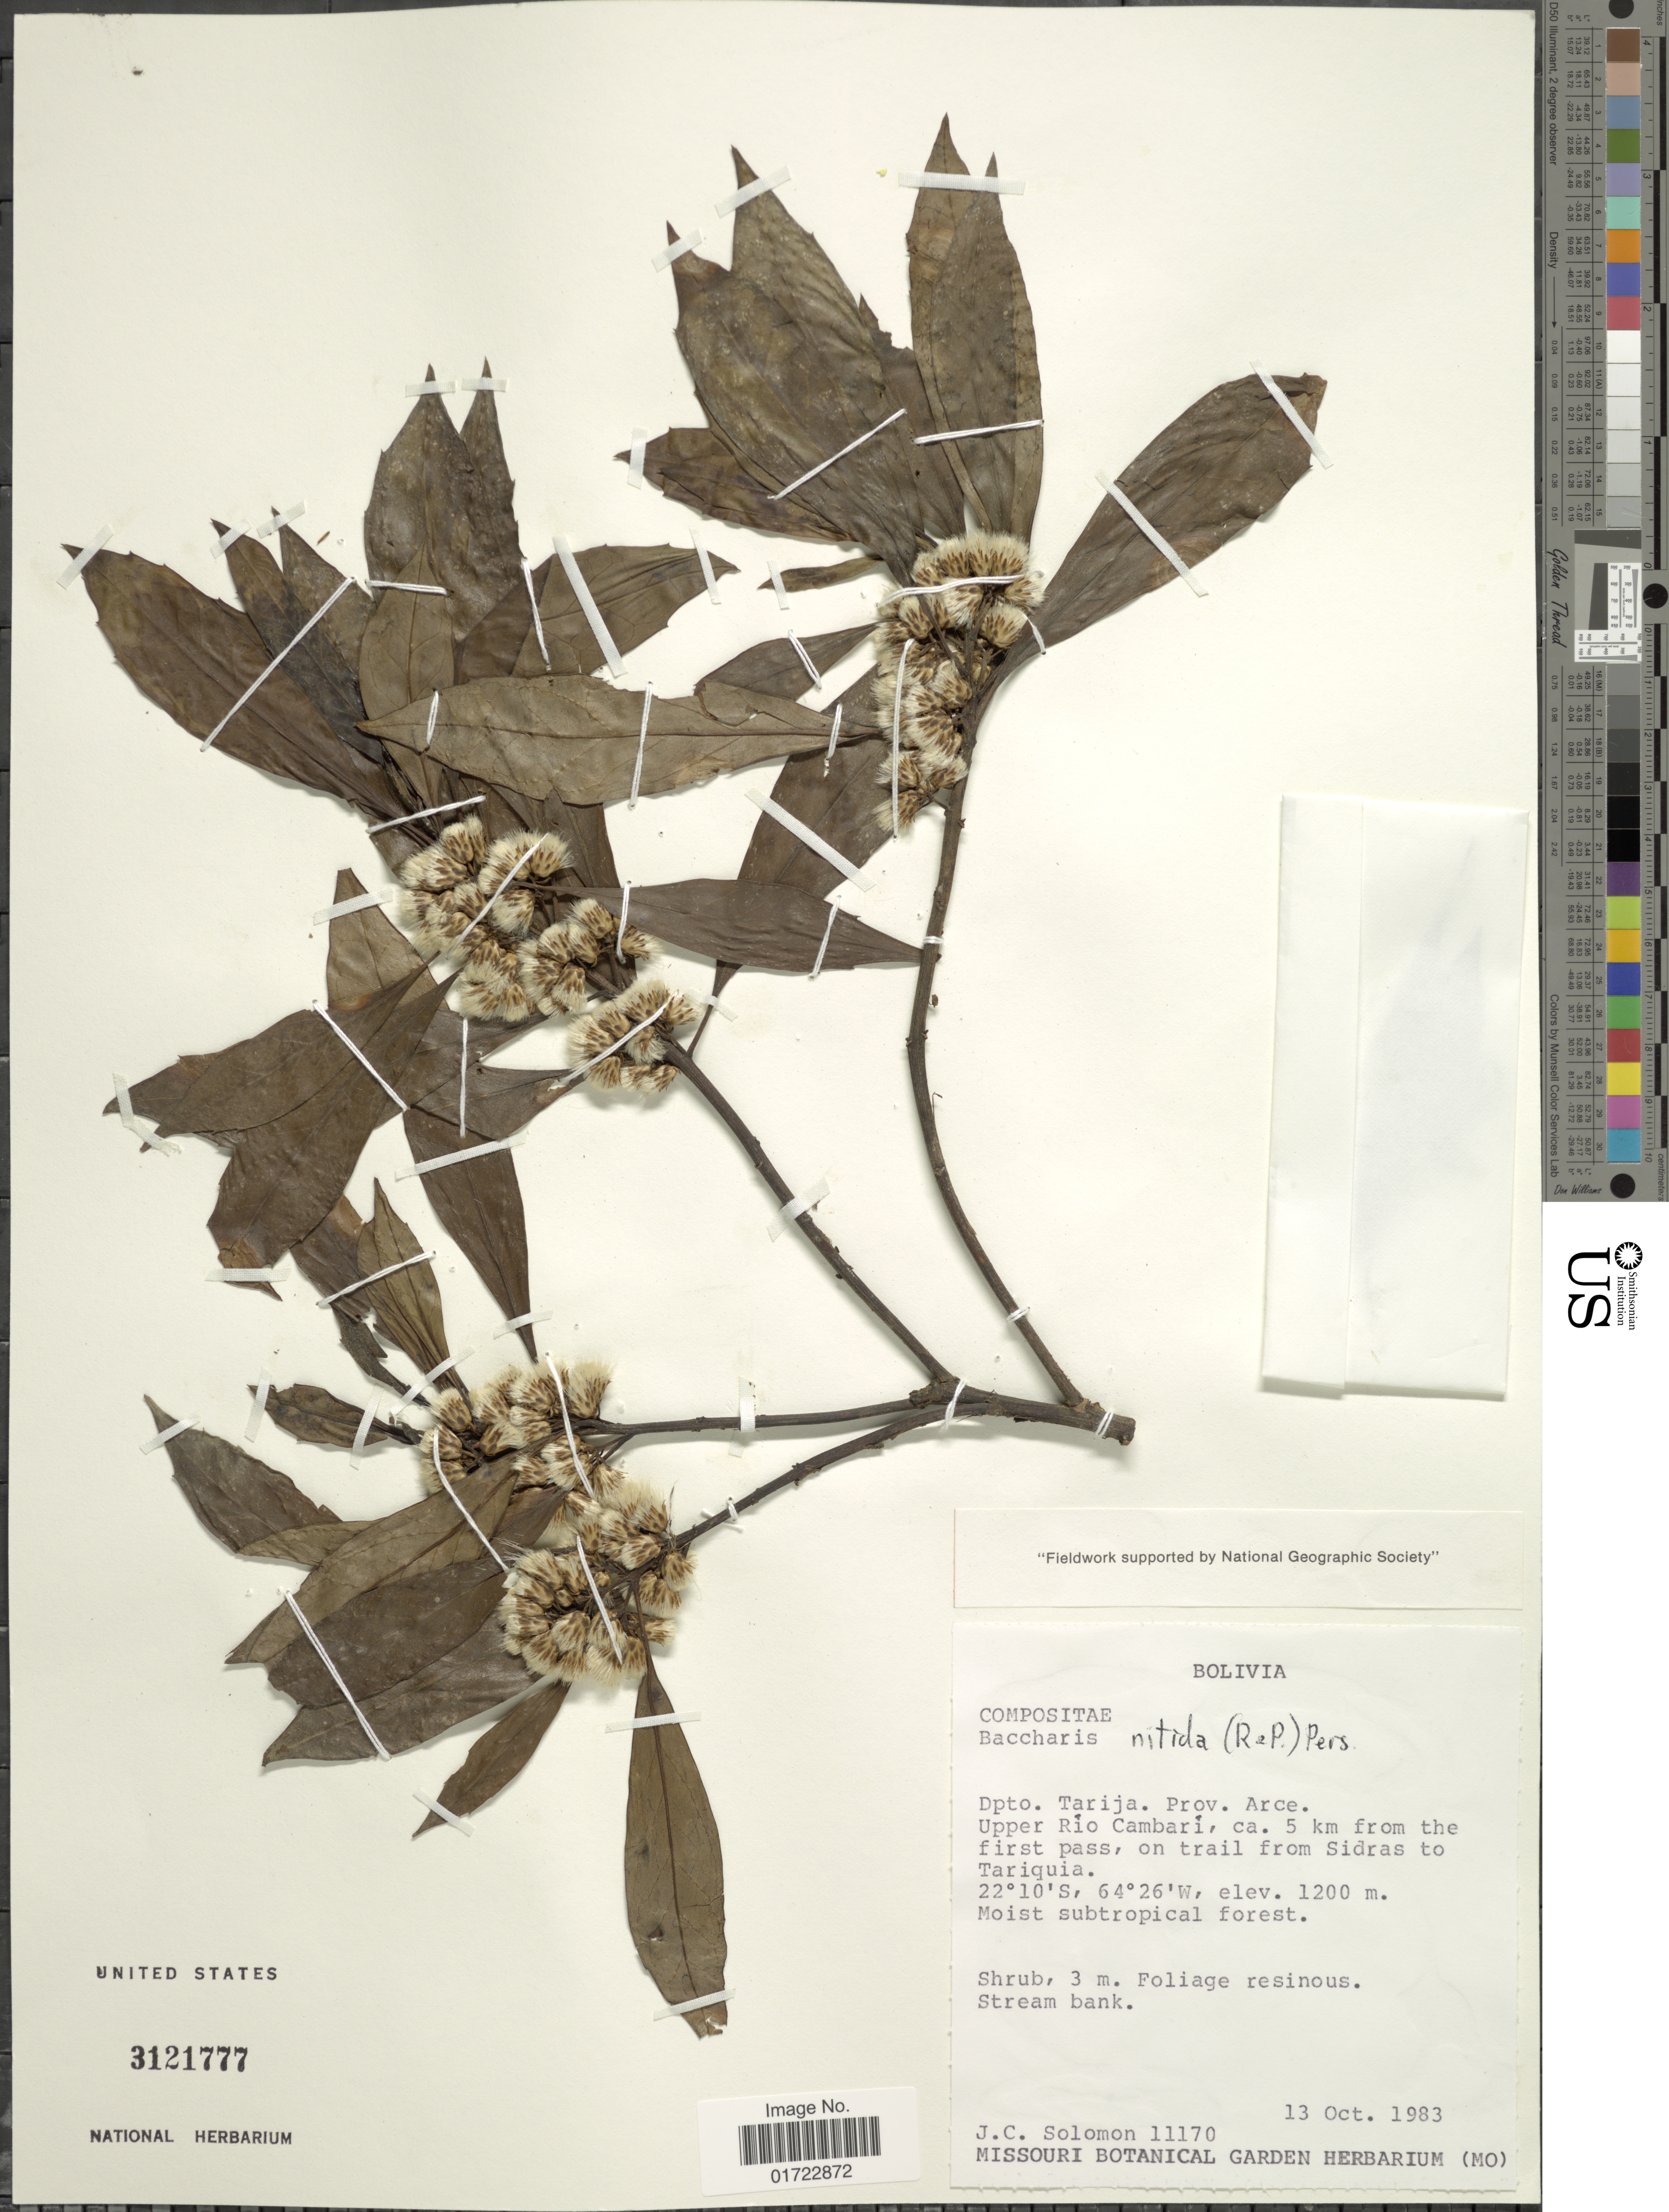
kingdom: Plantae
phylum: Tracheophyta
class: Magnoliopsida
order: Asterales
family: Asteraceae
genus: Baccharis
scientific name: Baccharis nitida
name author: (Ruiz & Pav.) Pers.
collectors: J. C. Solomon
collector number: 11170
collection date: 1983-10-13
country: Bolivia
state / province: Tarija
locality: Prov. Arce. Upper Río Cambarí, ca. 5 km from the first pass, on trail from Sidras to Tariquia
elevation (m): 1200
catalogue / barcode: US 3121777